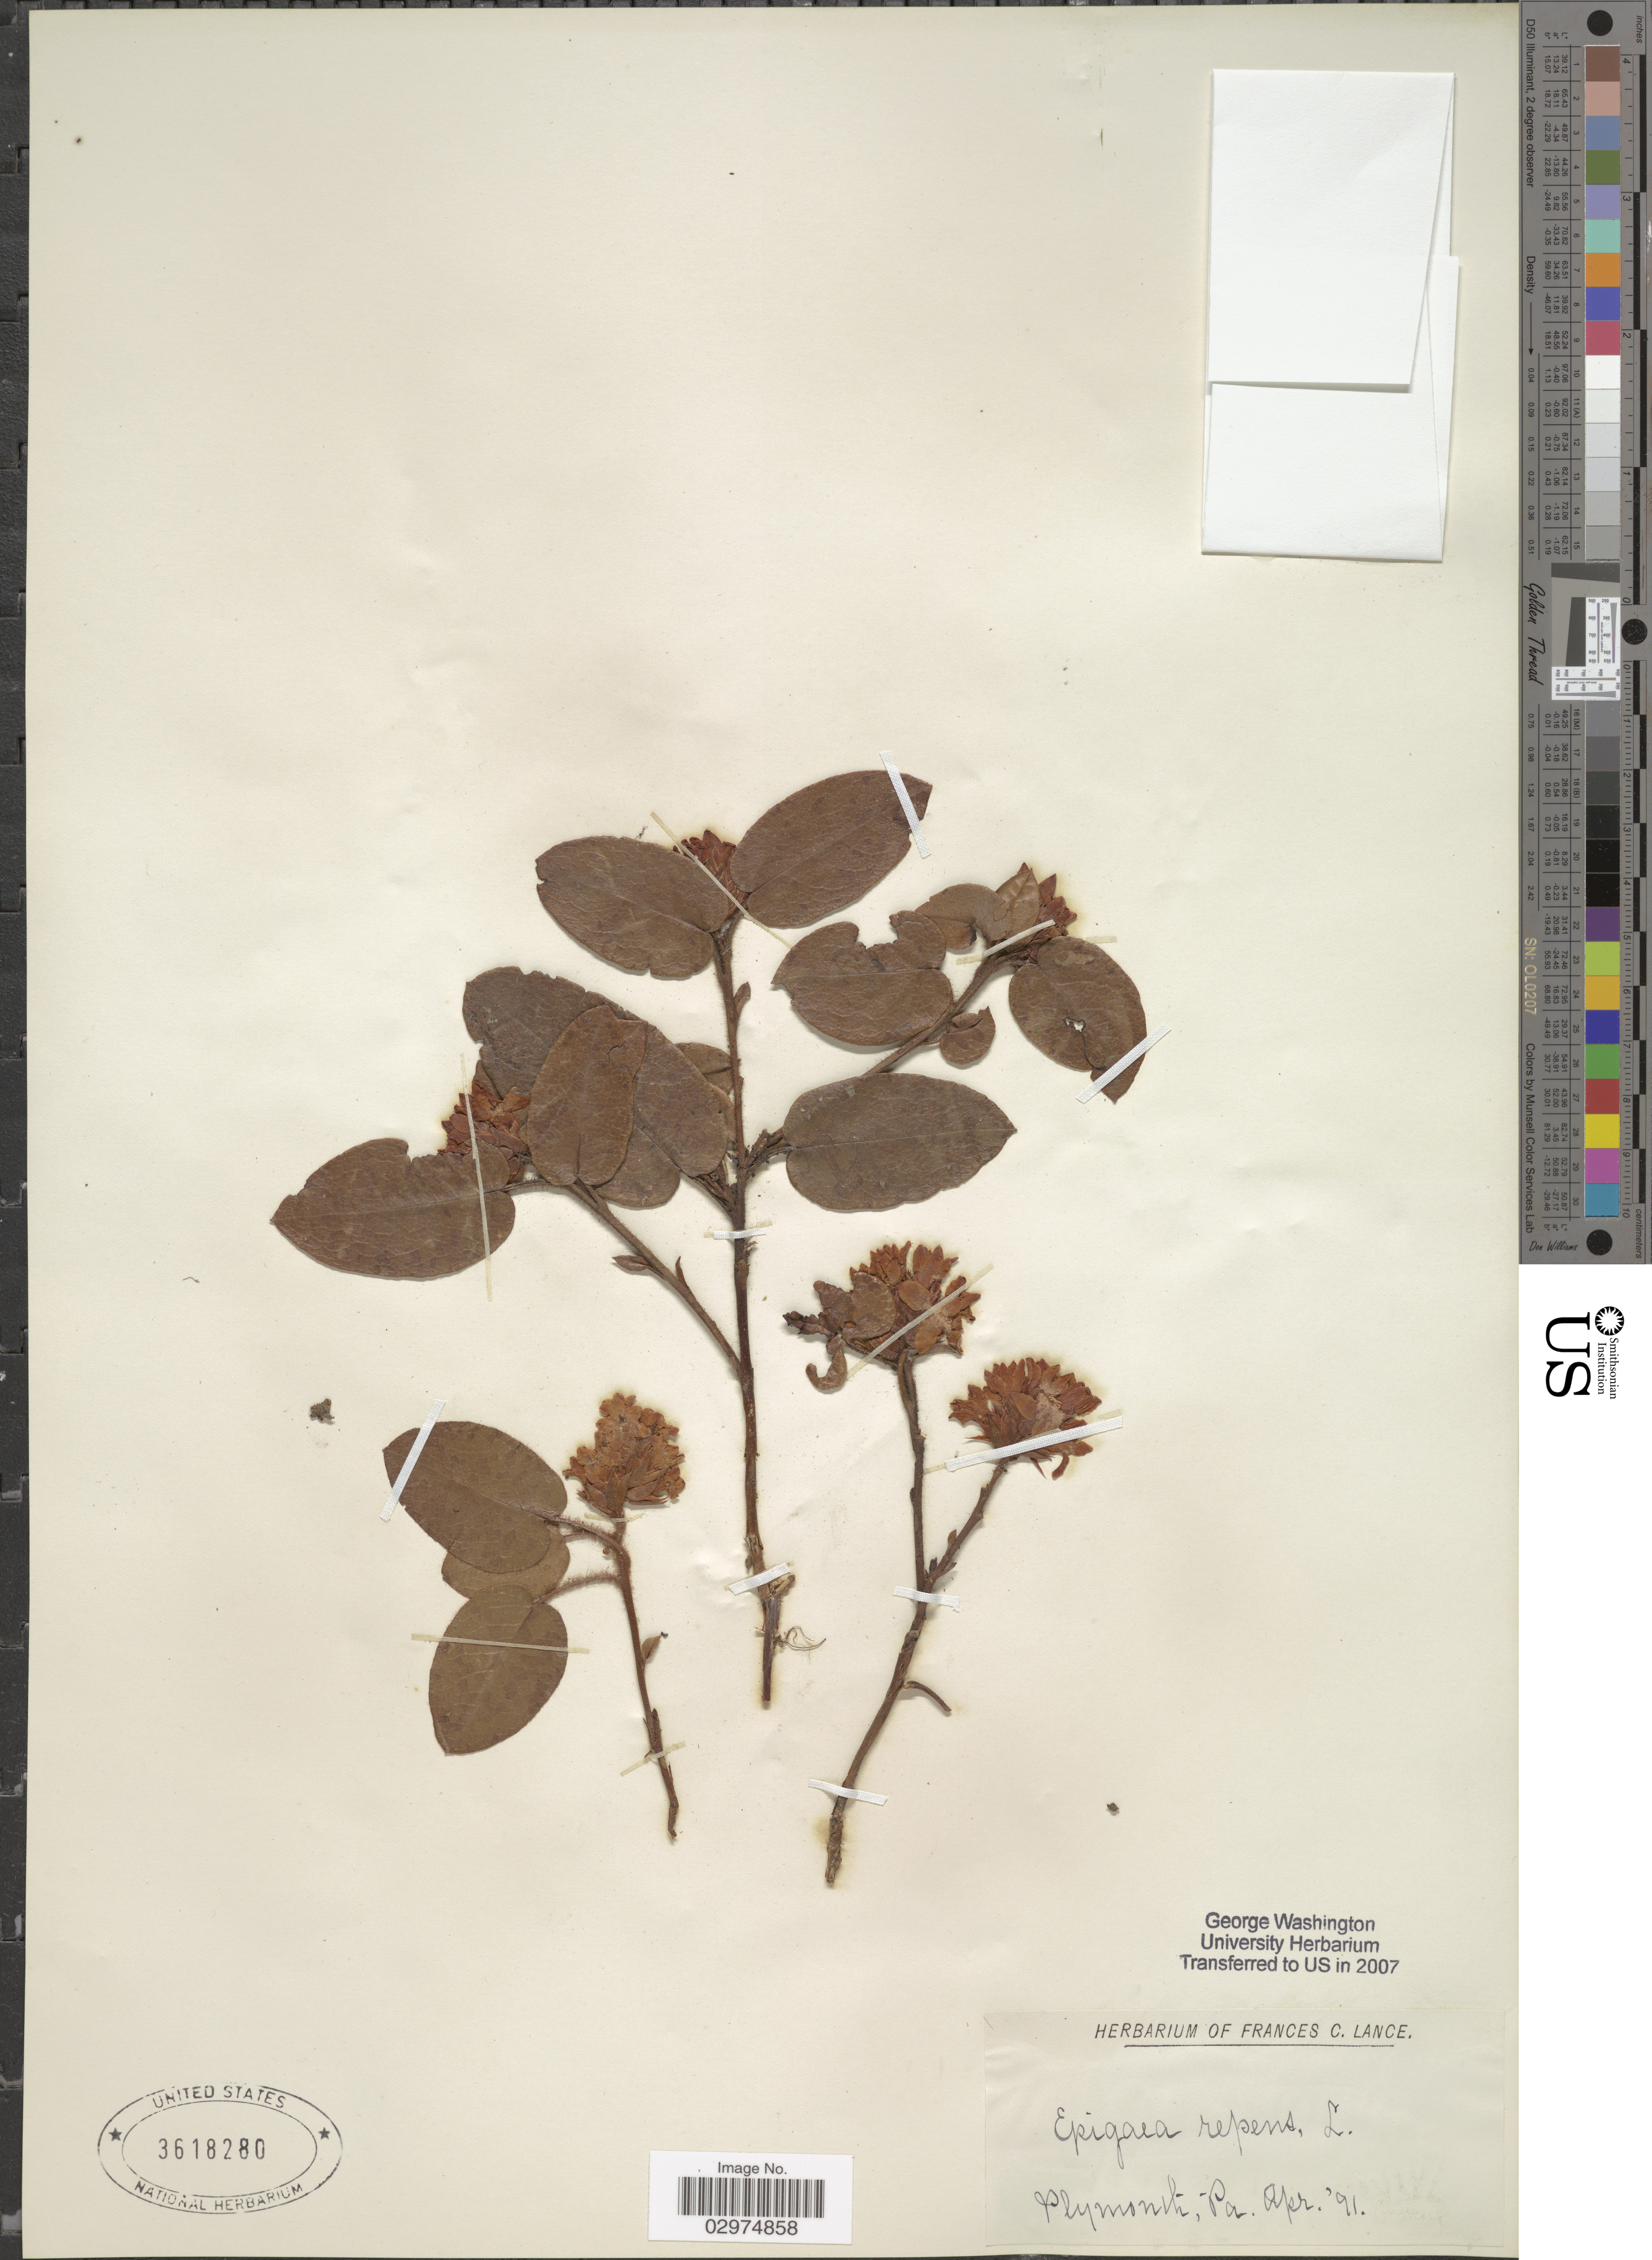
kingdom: Plantae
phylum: Tracheophyta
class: Magnoliopsida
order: Ericales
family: Ericaceae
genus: Epigaea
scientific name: Epigaea repens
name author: L.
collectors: ex herb. Frances C. Lance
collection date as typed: Transcribed d/m/y: /4/91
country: United States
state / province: Pennsylvania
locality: Plymonth.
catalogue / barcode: US 3618280